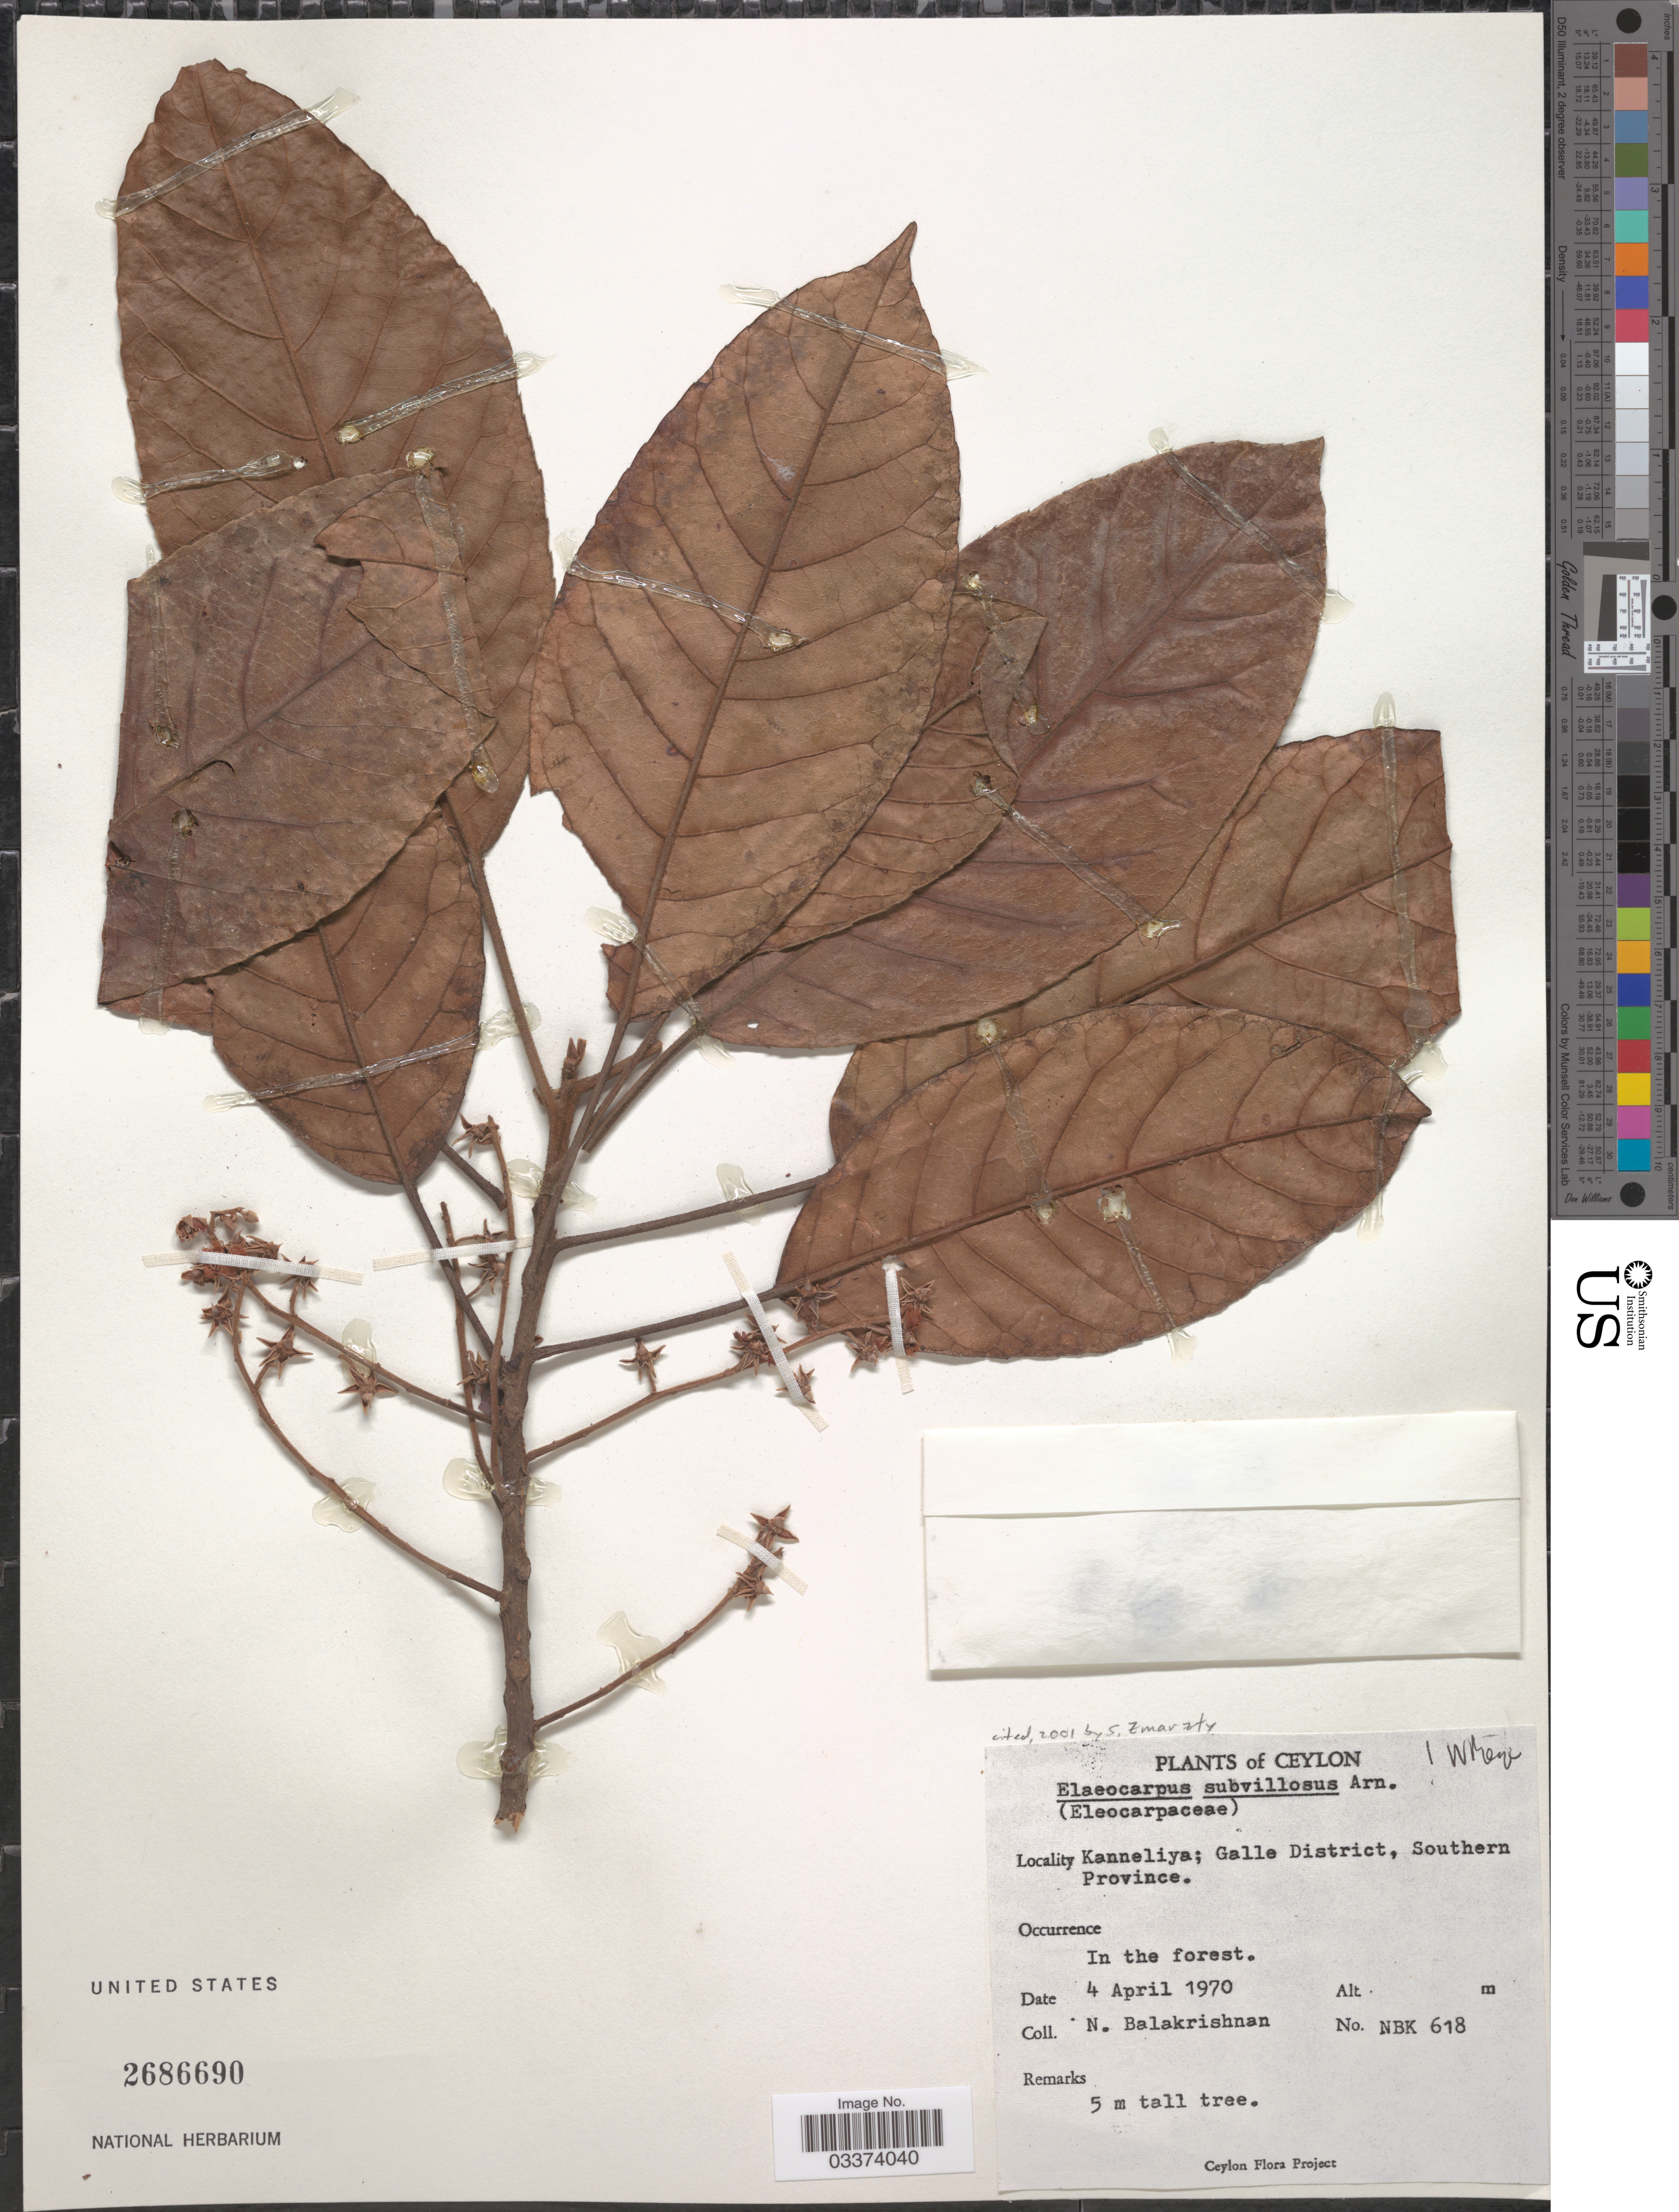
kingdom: Plantae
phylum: Tracheophyta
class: Magnoliopsida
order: Oxalidales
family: Elaeocarpaceae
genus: Elaeocarpus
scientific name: Elaeocarpus subvillosus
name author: Arn.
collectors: N. Balakrishnan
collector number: NBK 618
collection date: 1970-04-04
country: Sri Lanka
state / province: Southern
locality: Ceylon. Kanneliya; Galle District.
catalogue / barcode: US 2686690